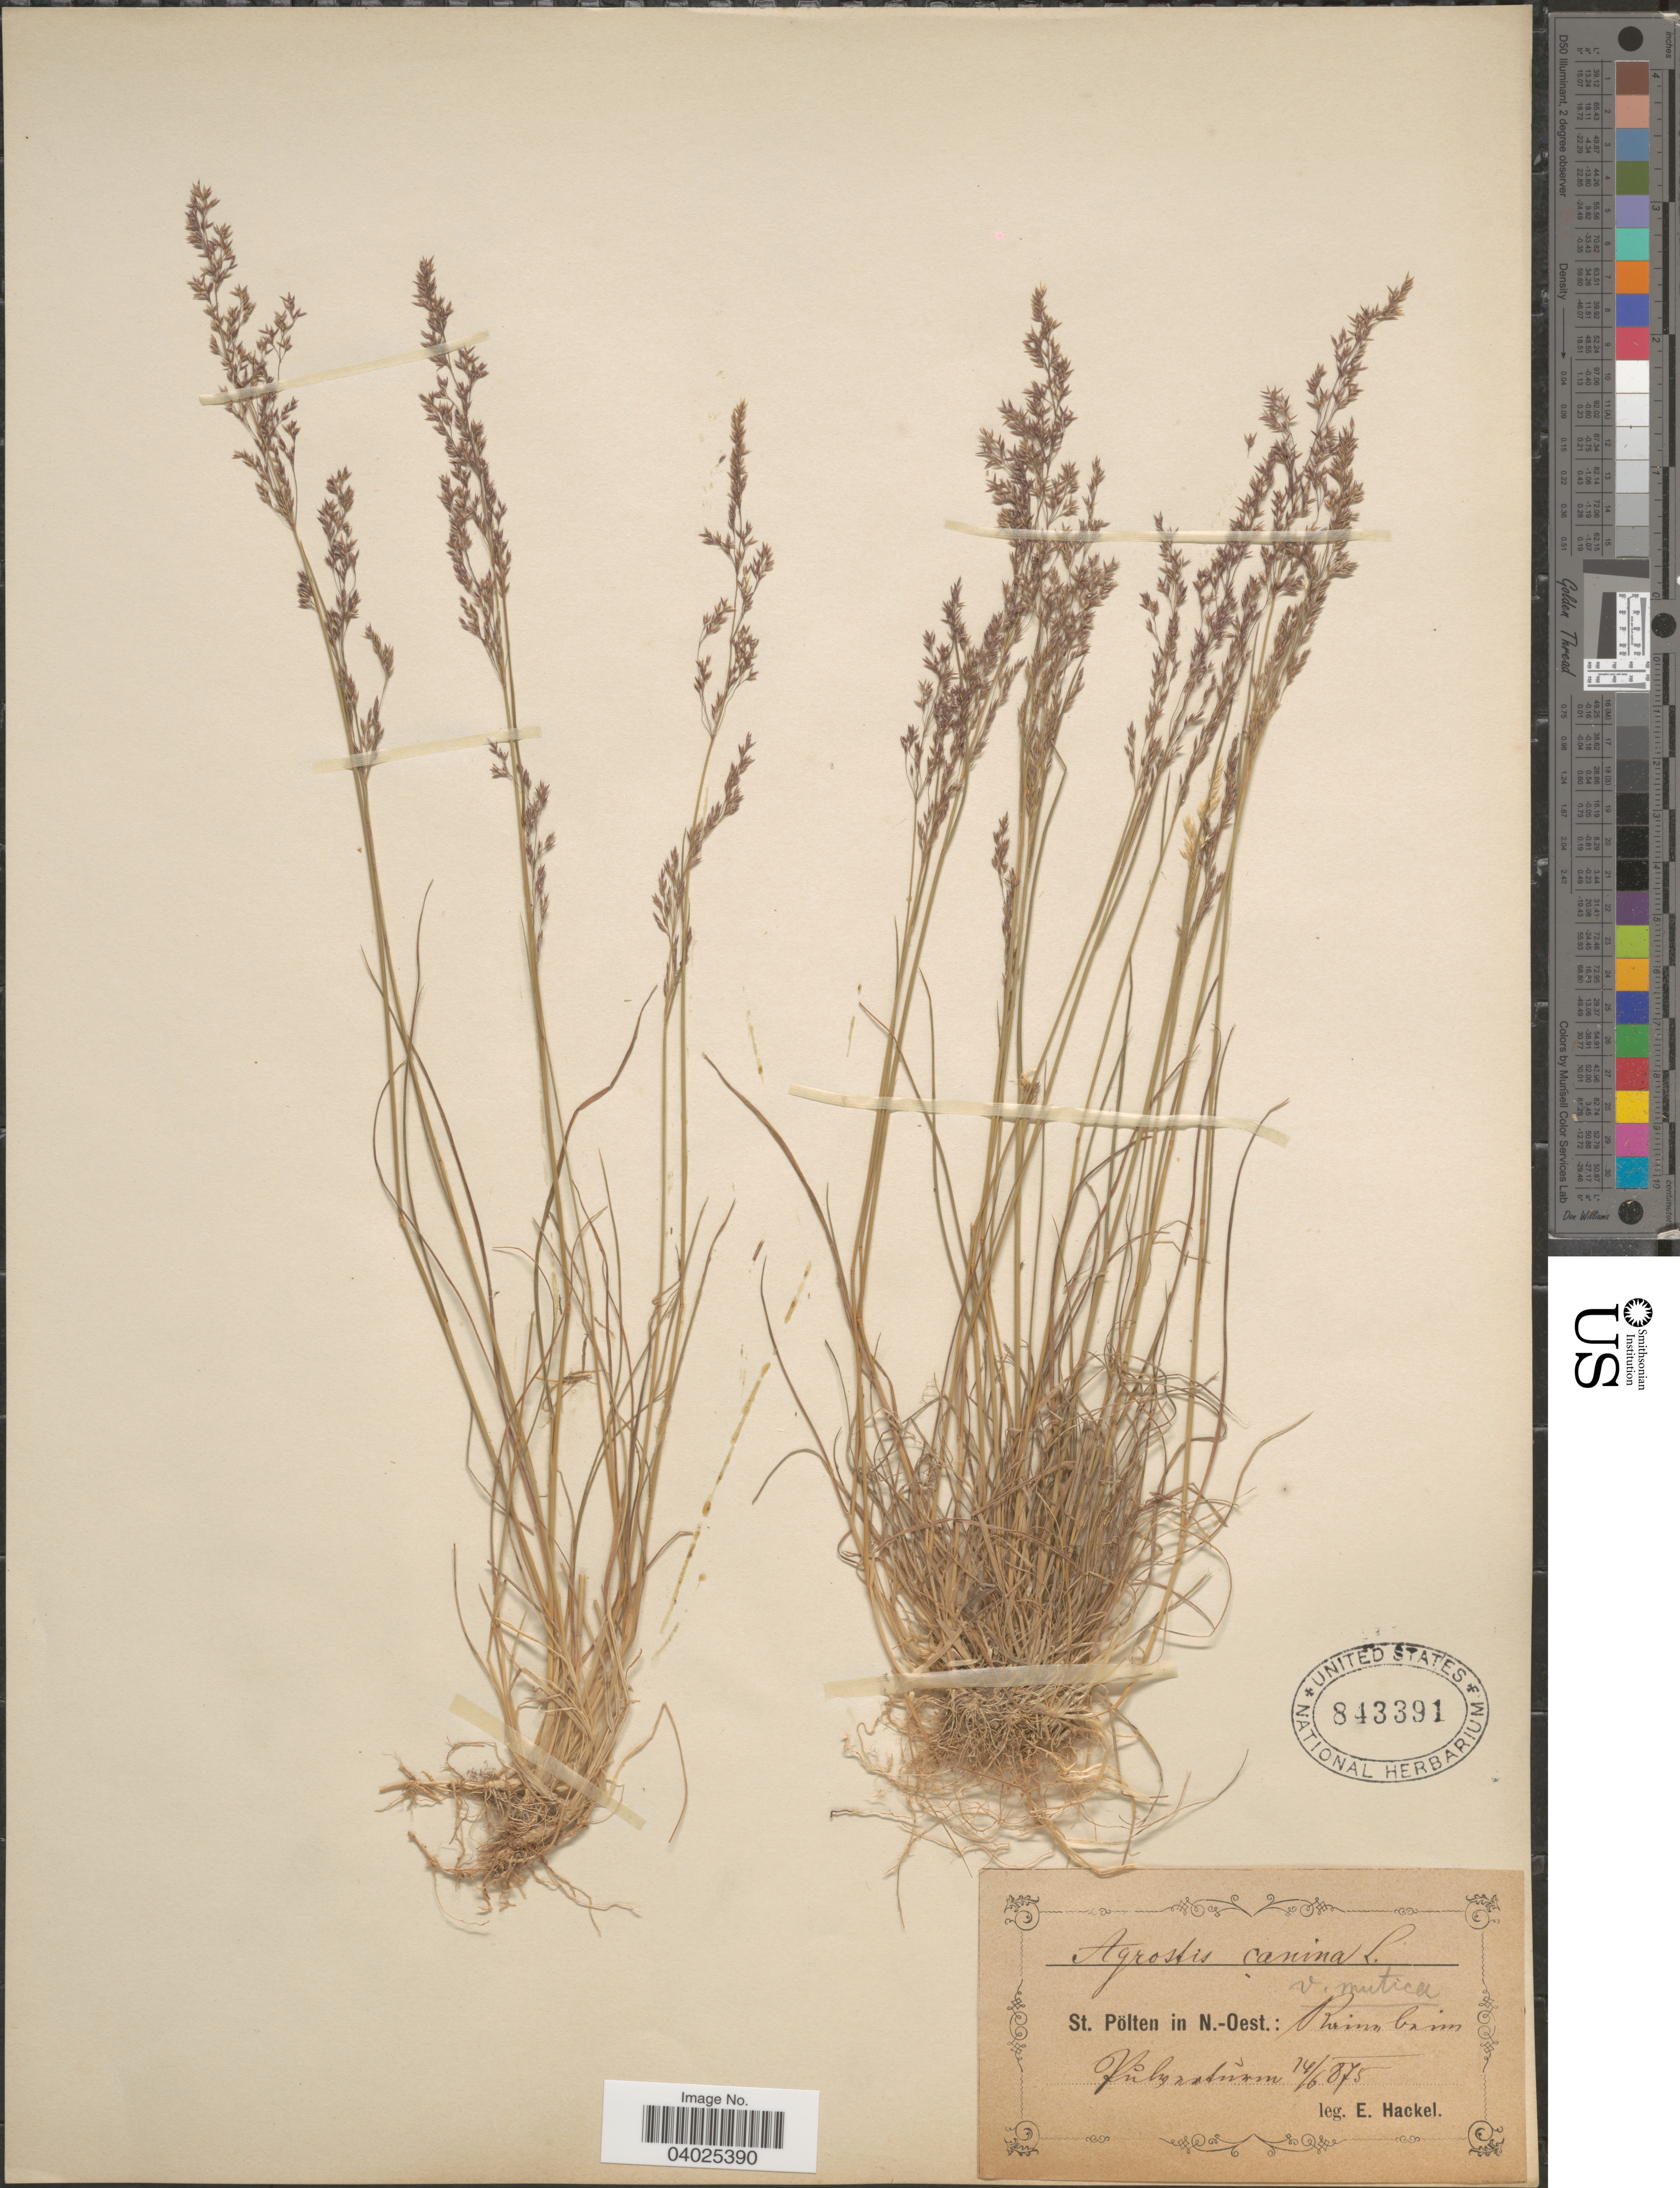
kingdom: Plantae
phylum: Tracheophyta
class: Liliopsida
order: Poales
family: Poaceae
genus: Agrostis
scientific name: Agrostis canina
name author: L.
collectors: E. Hackel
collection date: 1875-06-14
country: Austria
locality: St. Pölten in N.-Oest.: Reinn brim. [interpreted]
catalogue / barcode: US 843391